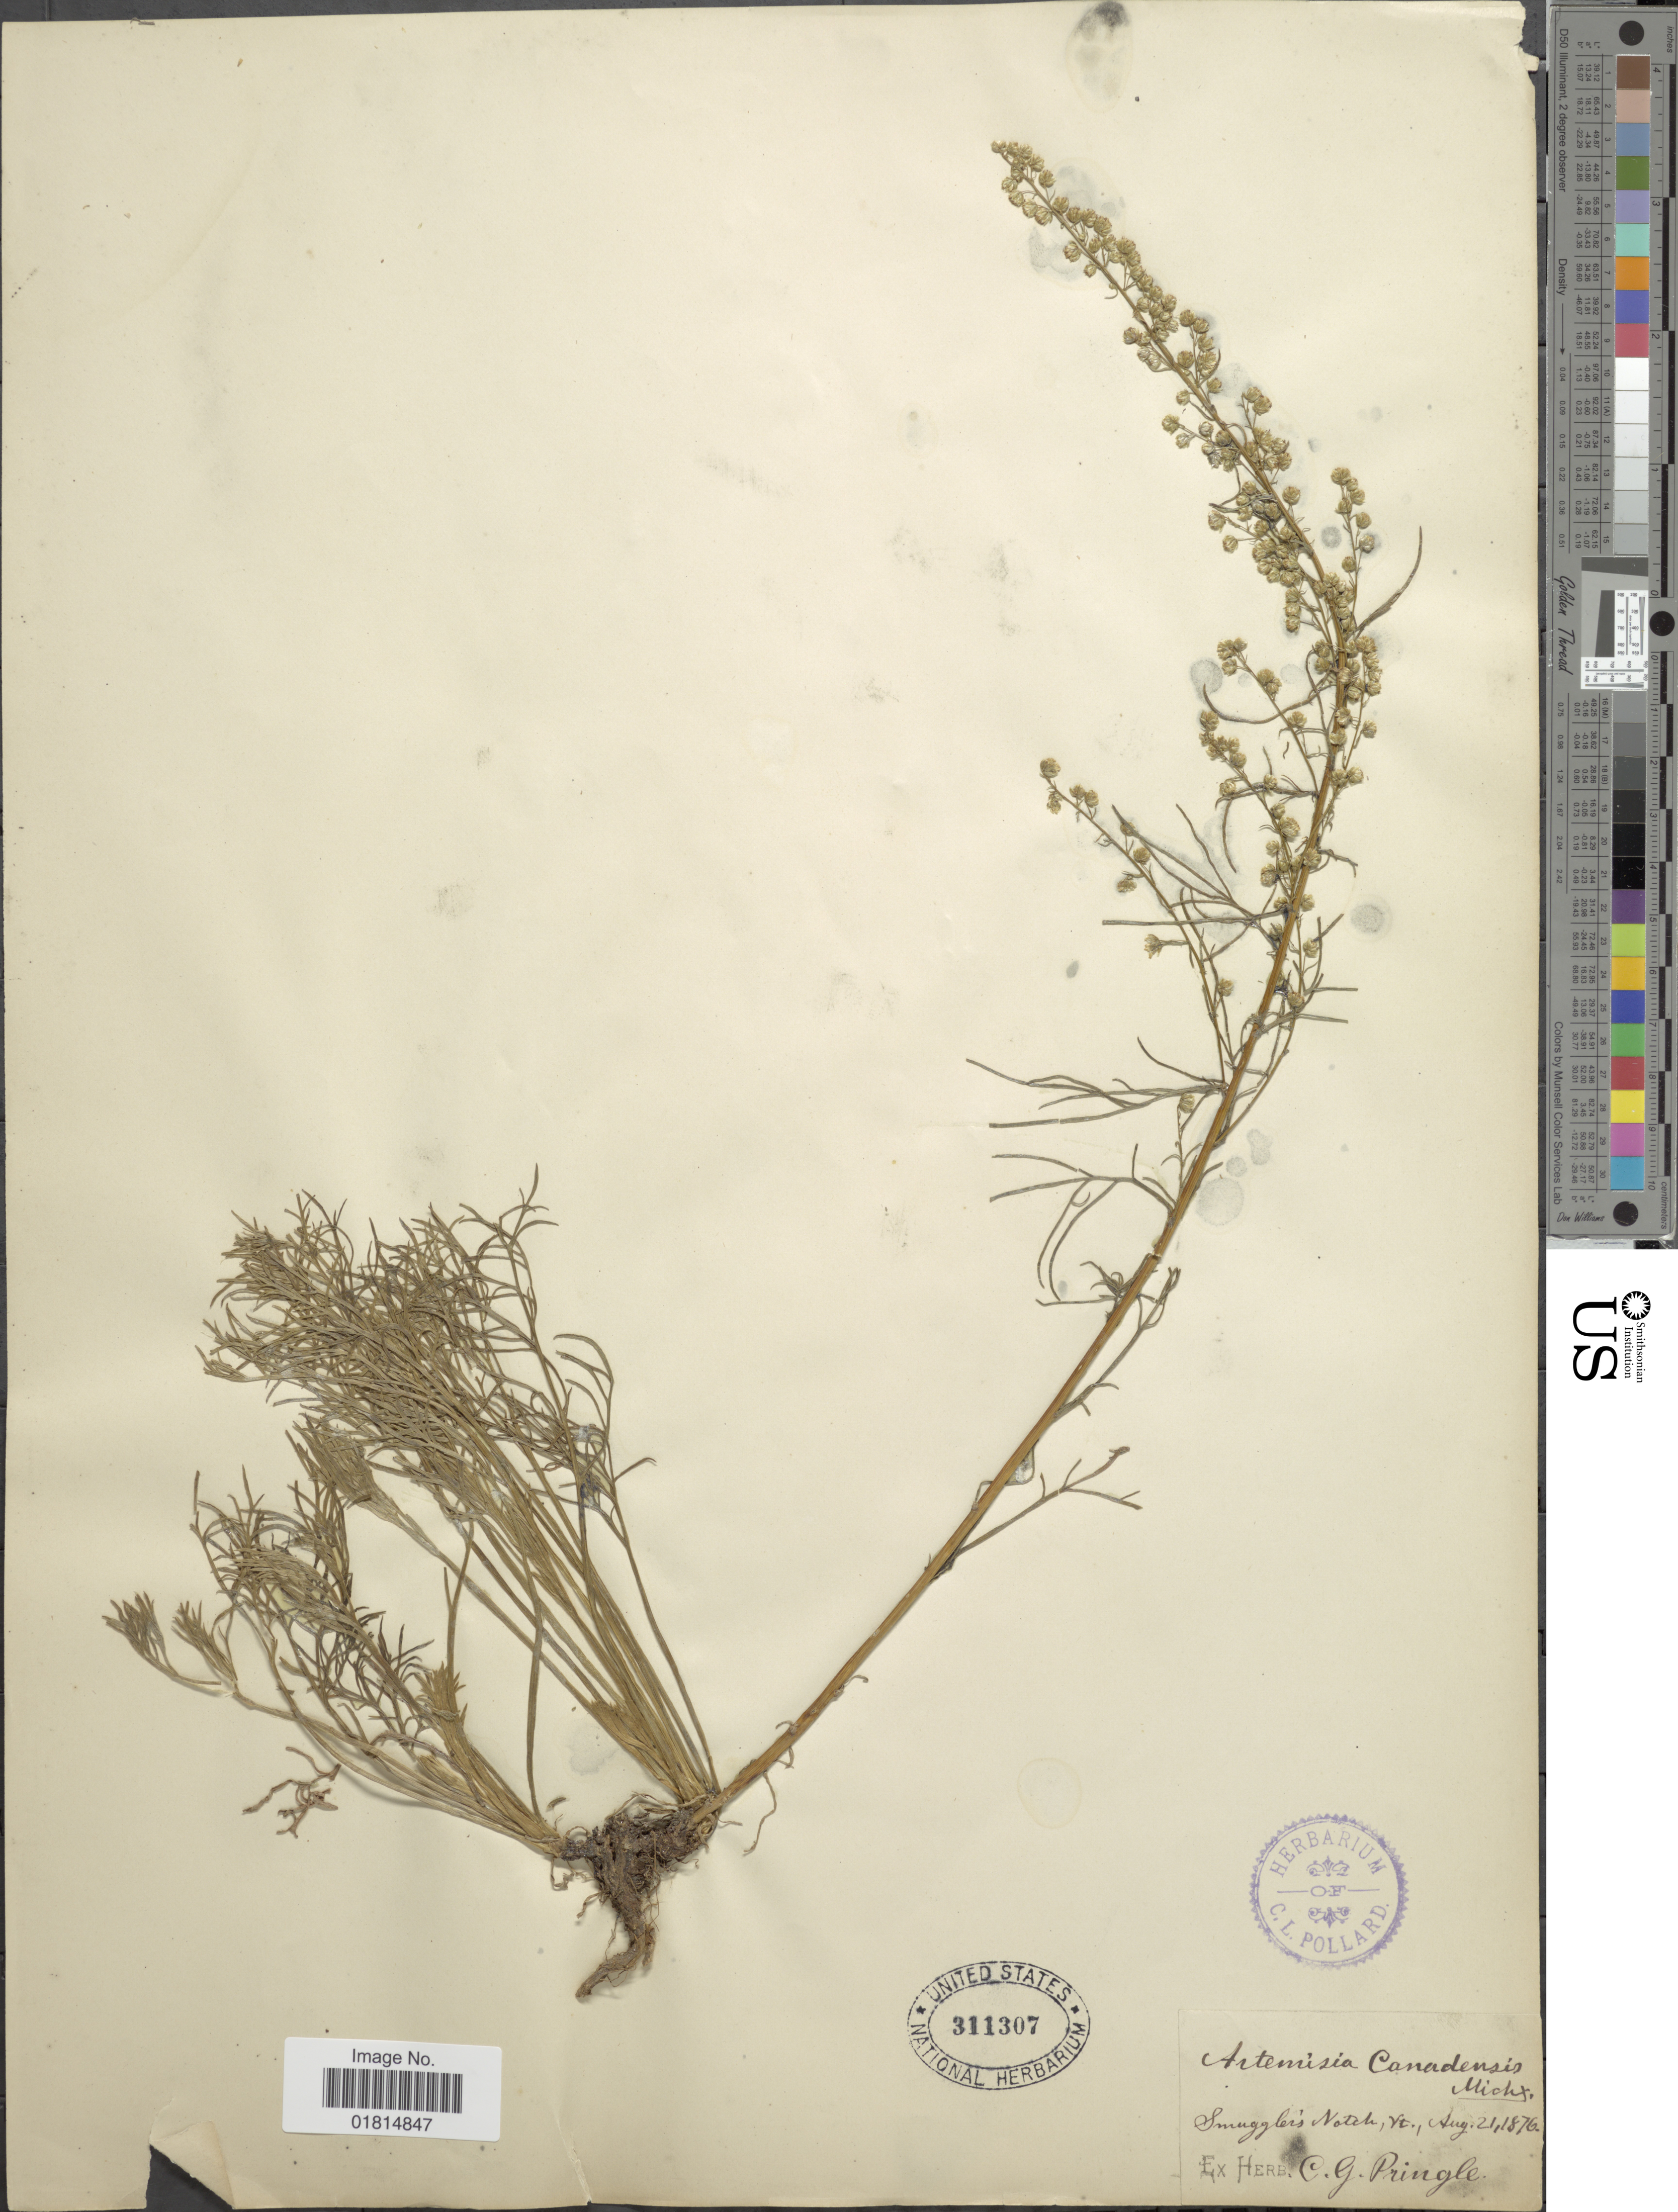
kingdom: Plantae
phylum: Tracheophyta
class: Magnoliopsida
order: Asterales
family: Asteraceae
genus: Artemisia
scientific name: Artemisia canadensis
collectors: ex herb. C. G. Pringle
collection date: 1876-08-21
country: United States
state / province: Vermont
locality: Smuggler's Notch, Vt.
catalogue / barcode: US 311307